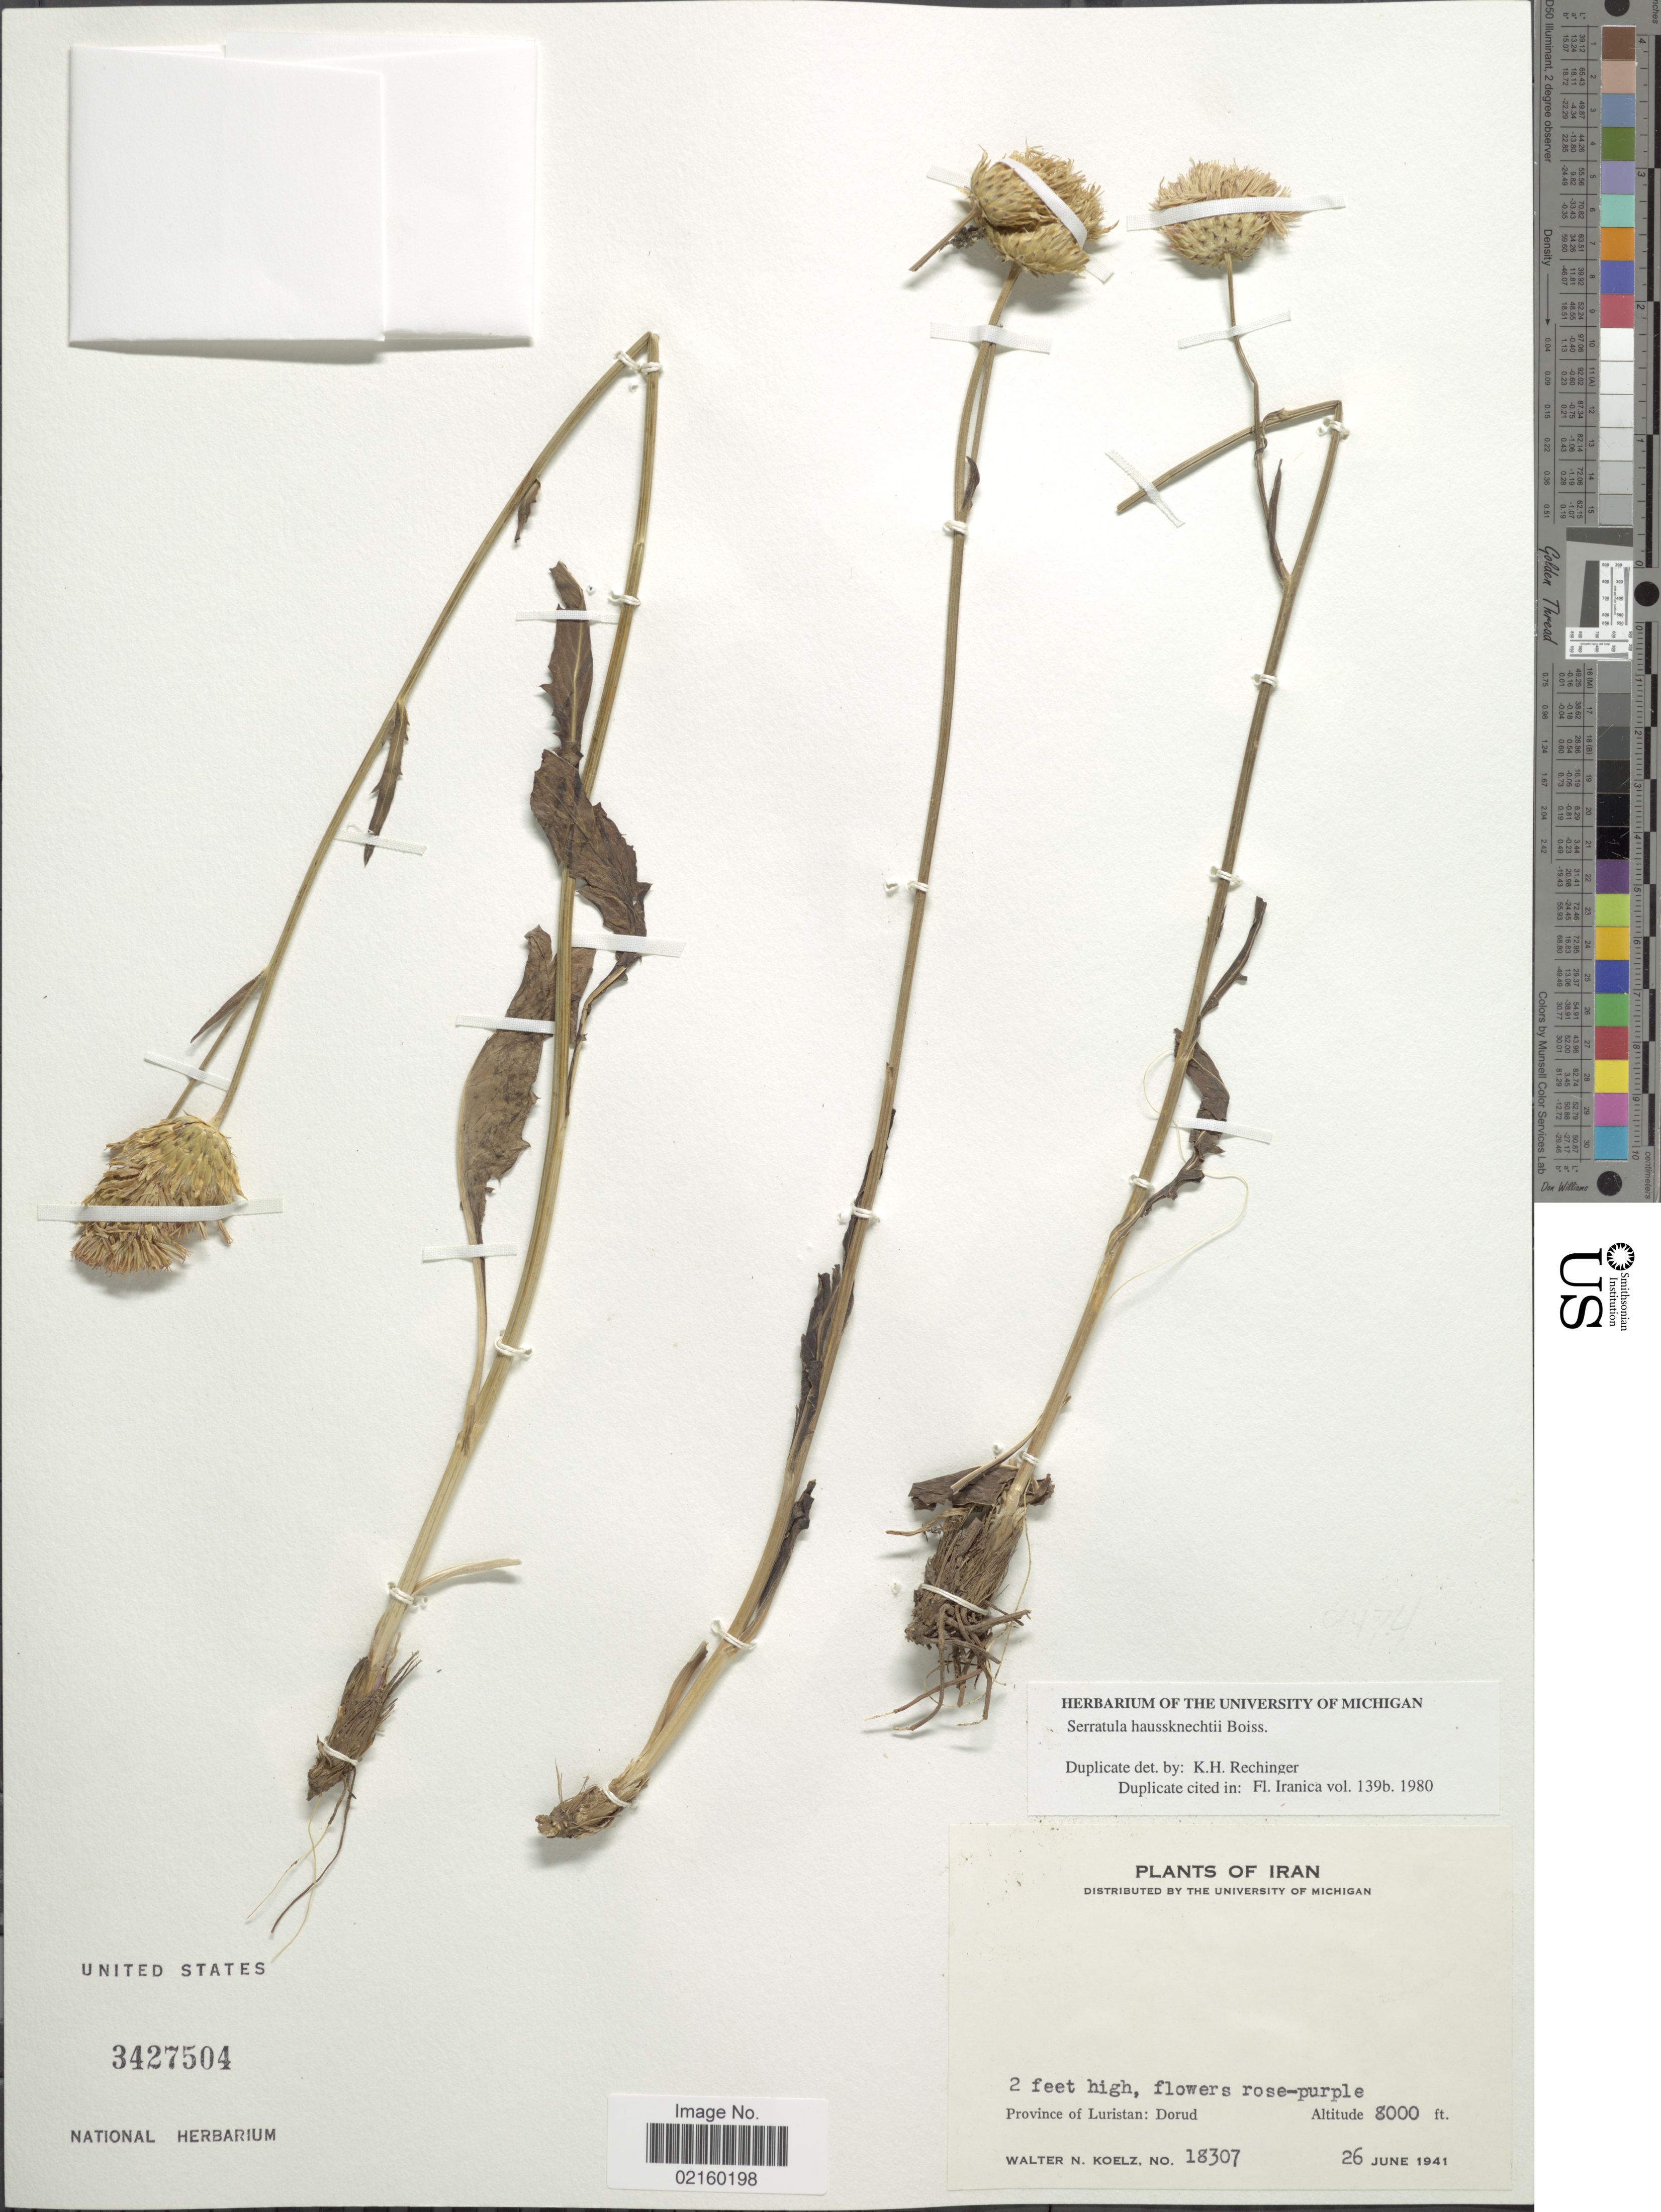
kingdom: Plantae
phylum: Tracheophyta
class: Magnoliopsida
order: Asterales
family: Asteraceae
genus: Klasea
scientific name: Klasea haussknechtii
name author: (Boiss.) Holub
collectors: W. N. Koelz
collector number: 18307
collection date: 1941-06-26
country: Iran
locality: Province of Luristan, Dorud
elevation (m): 2438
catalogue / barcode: US 3427504